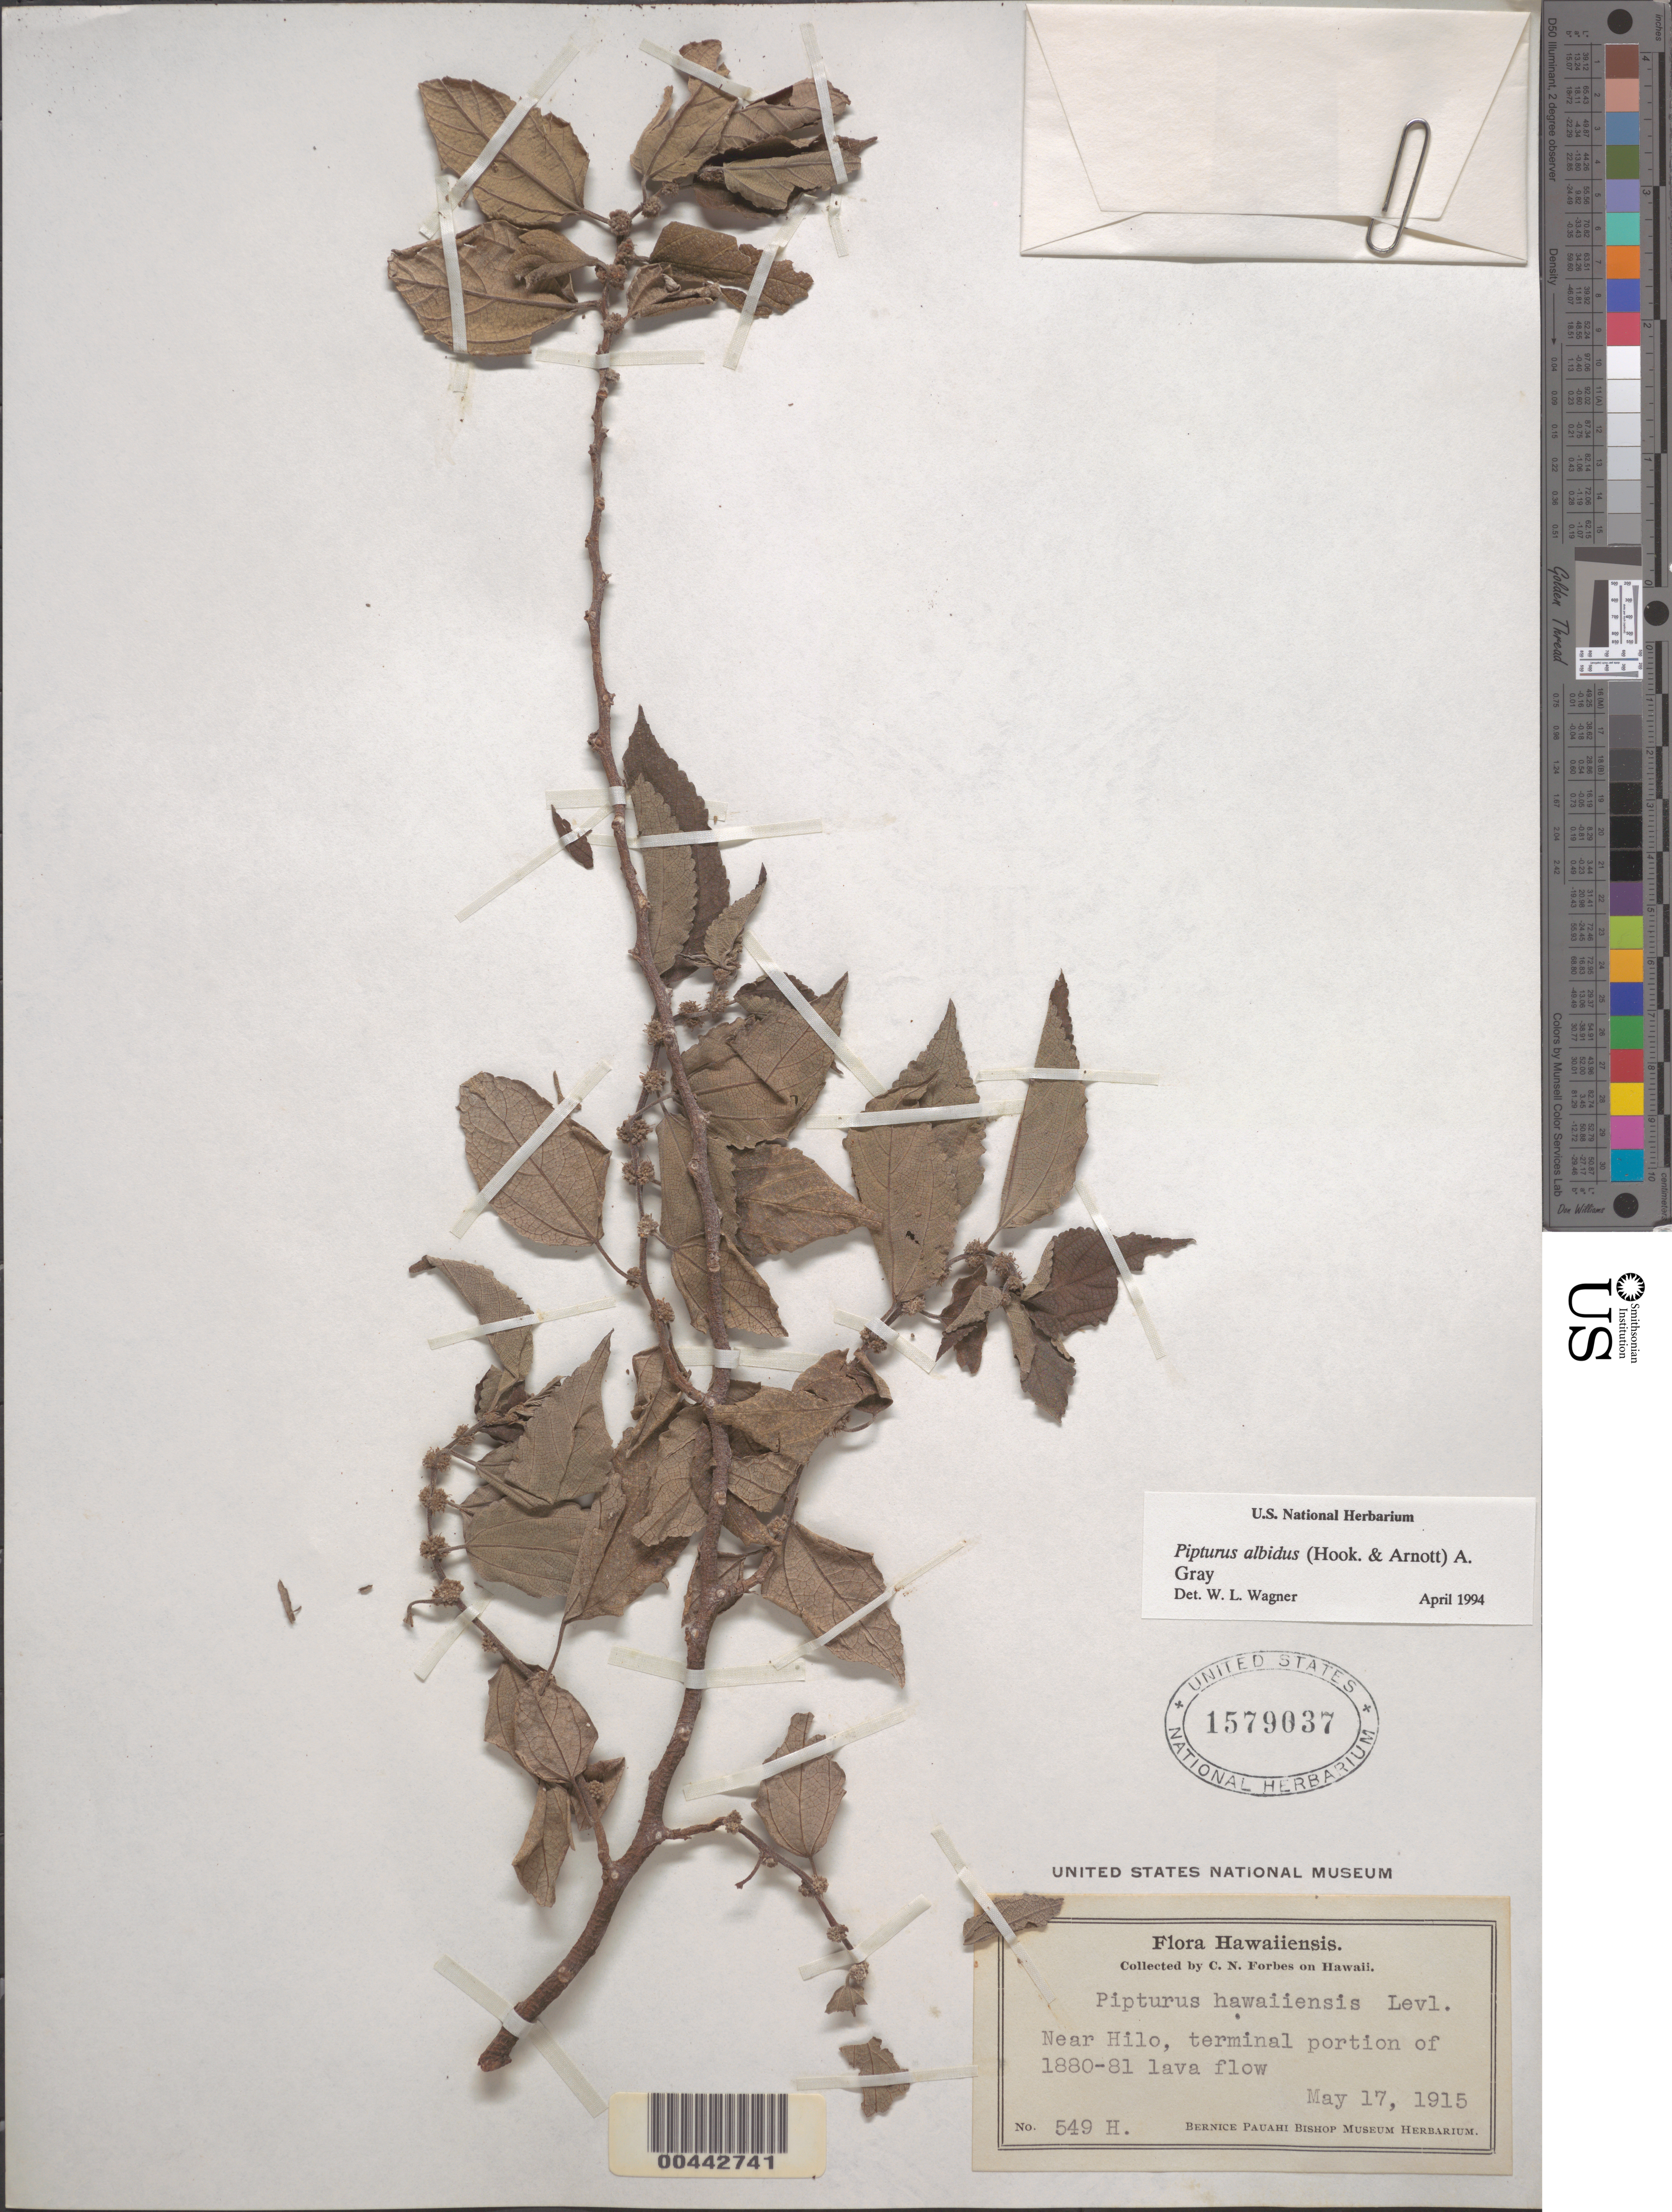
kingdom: Plantae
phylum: Tracheophyta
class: Magnoliopsida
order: Rosales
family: Urticaceae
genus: Pipturus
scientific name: Pipturus albidus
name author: (Hook. & Arn.) A. Gray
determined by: Wagner, W. L., (BOT), Smithsonian Institution - National Museum of Natural History (UNITED STATES)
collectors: C. N. Forbes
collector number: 549 H.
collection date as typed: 17 May 1915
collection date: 1915-05-17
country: United States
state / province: Hawaii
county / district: Hawaii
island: Hawaii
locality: Near Hilo, terminal portion of 1880-81 lava flow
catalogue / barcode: US 1579037